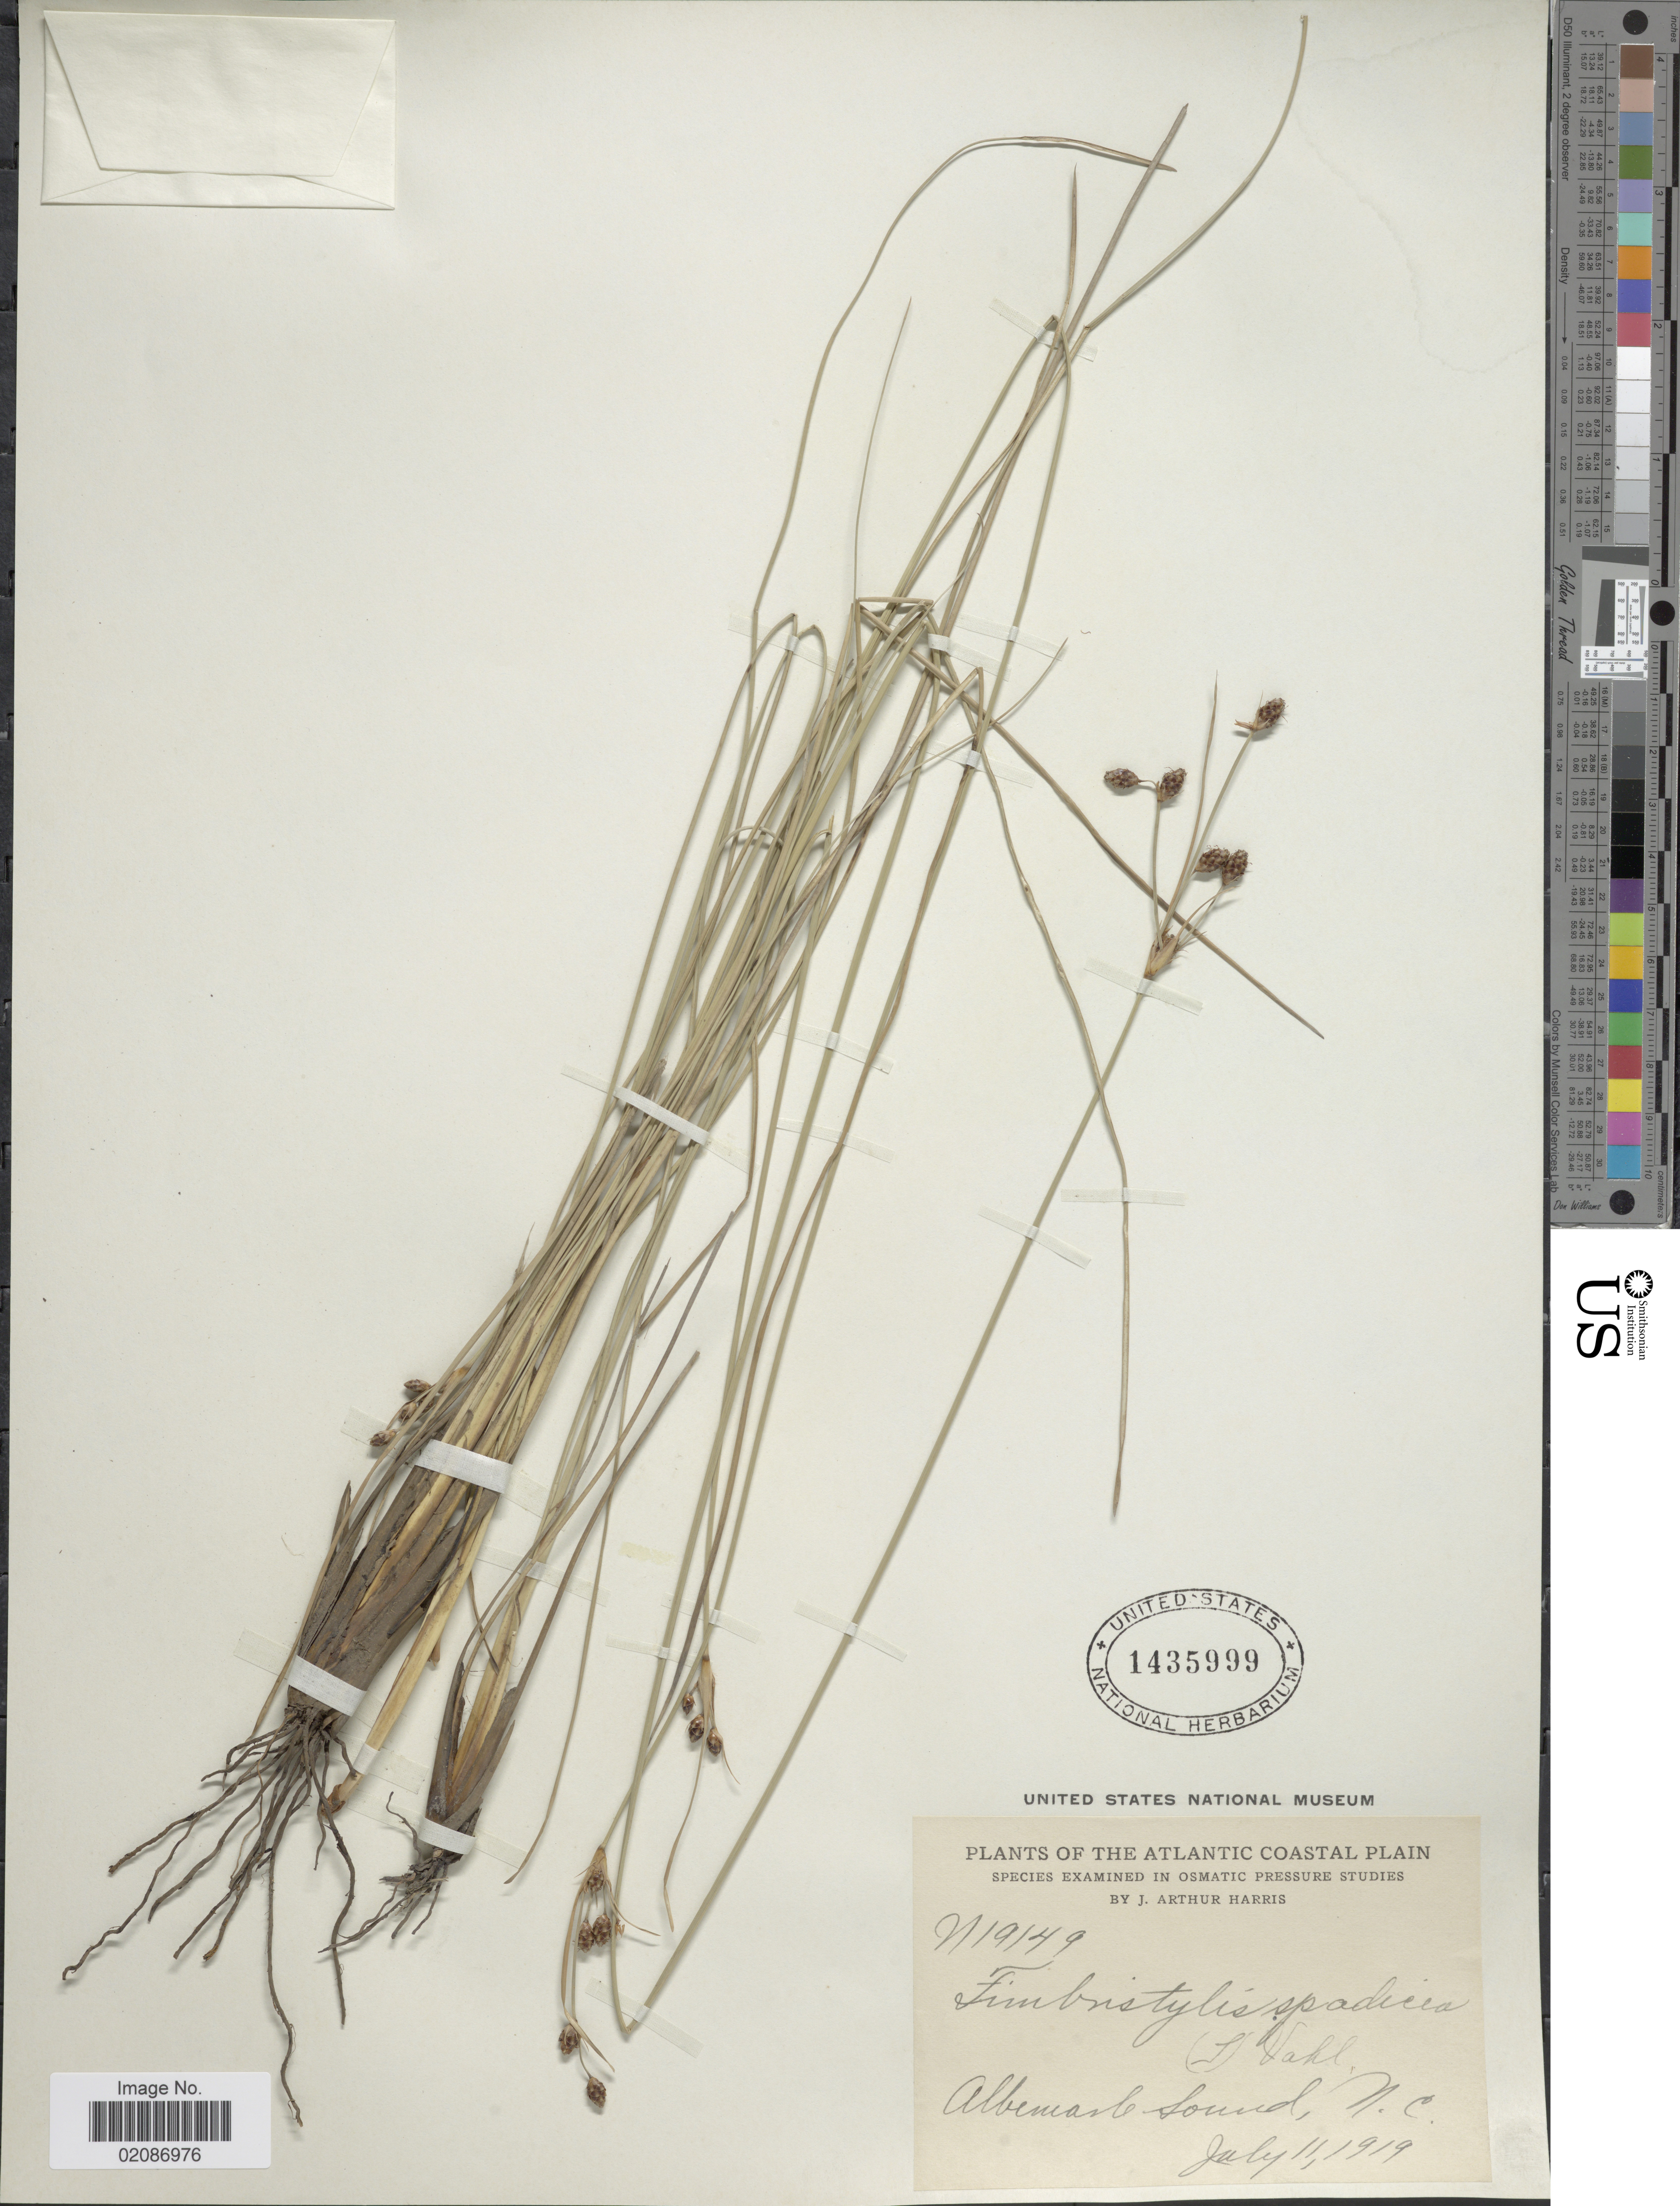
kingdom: Plantae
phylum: Tracheophyta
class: Liliopsida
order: Poales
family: Cyperaceae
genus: Fimbristylis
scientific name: Fimbristylis castanea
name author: (Michx.) Vahl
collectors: J. A. Harris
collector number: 19149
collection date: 1919-07-11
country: United States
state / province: North Carolina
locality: Atlantic Coastal Plain, Albemarle Sound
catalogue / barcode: US 1435999